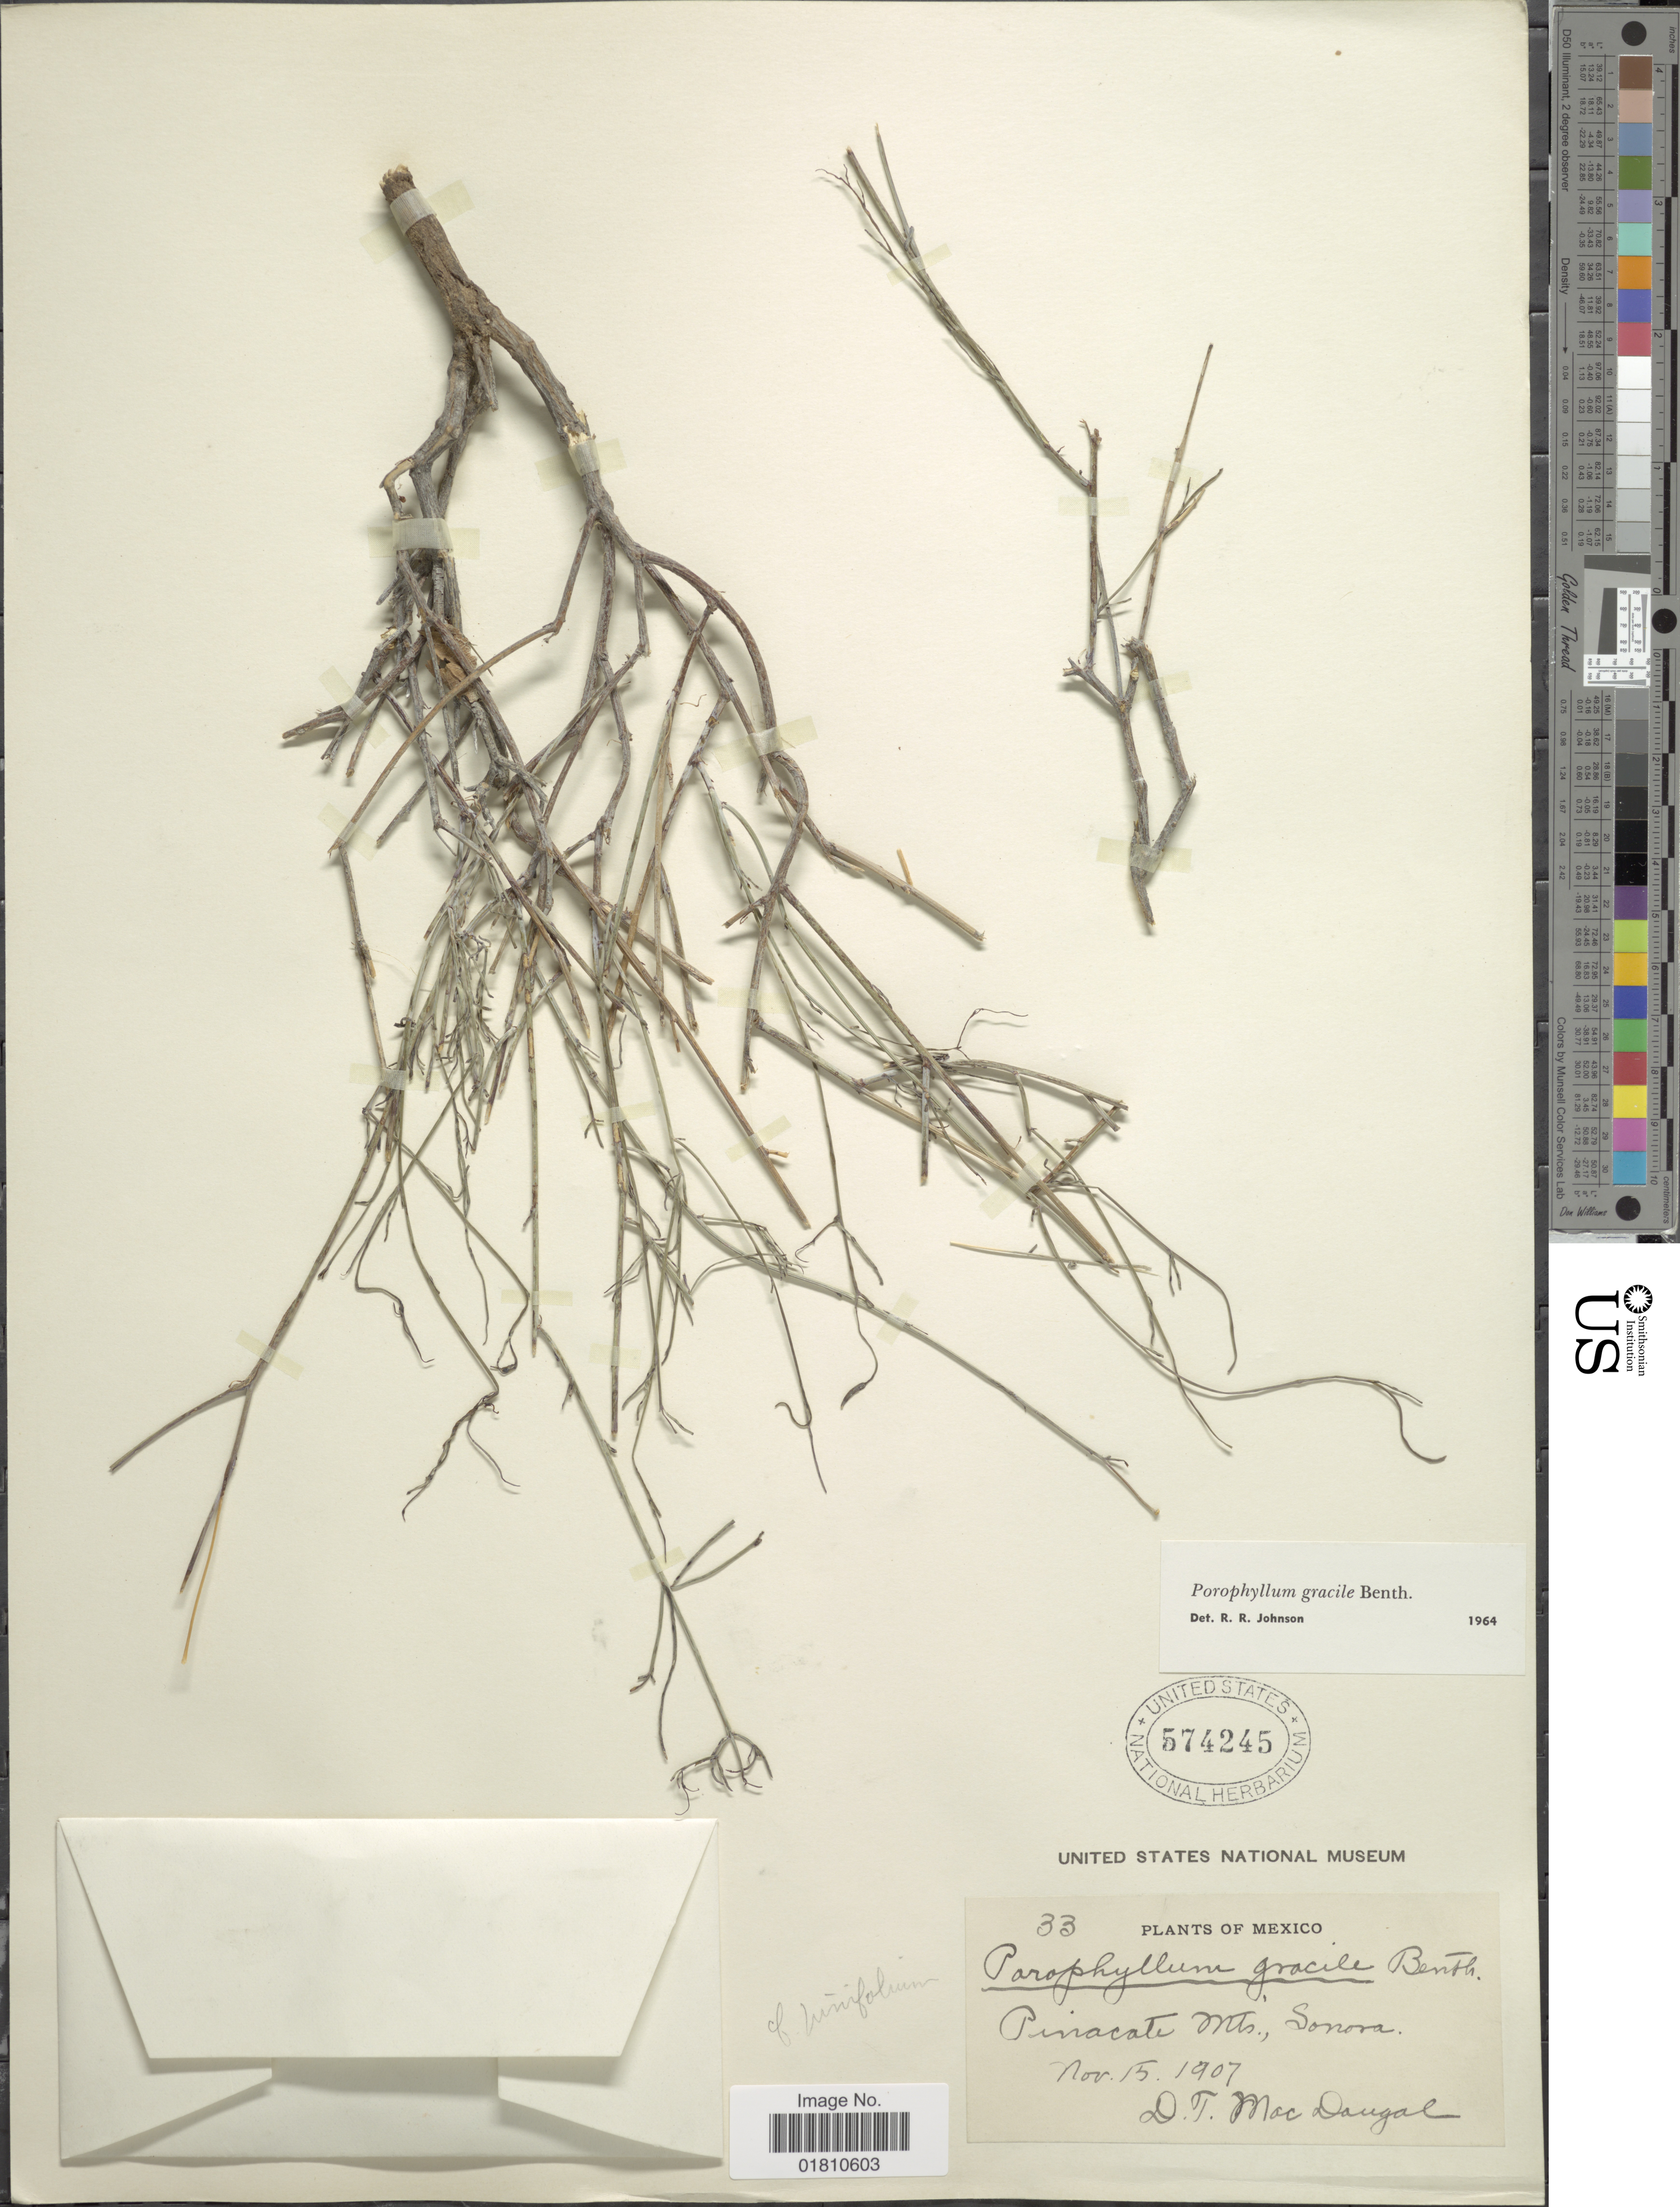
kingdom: Plantae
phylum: Tracheophyta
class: Magnoliopsida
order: Asterales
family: Asteraceae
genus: Porophyllum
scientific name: Porophyllum gracile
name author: Benth.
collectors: D. T. MacDougal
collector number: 33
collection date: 1907-11-15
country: Mexico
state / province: Sonora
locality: Pinacate Mts.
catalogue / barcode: US 574245